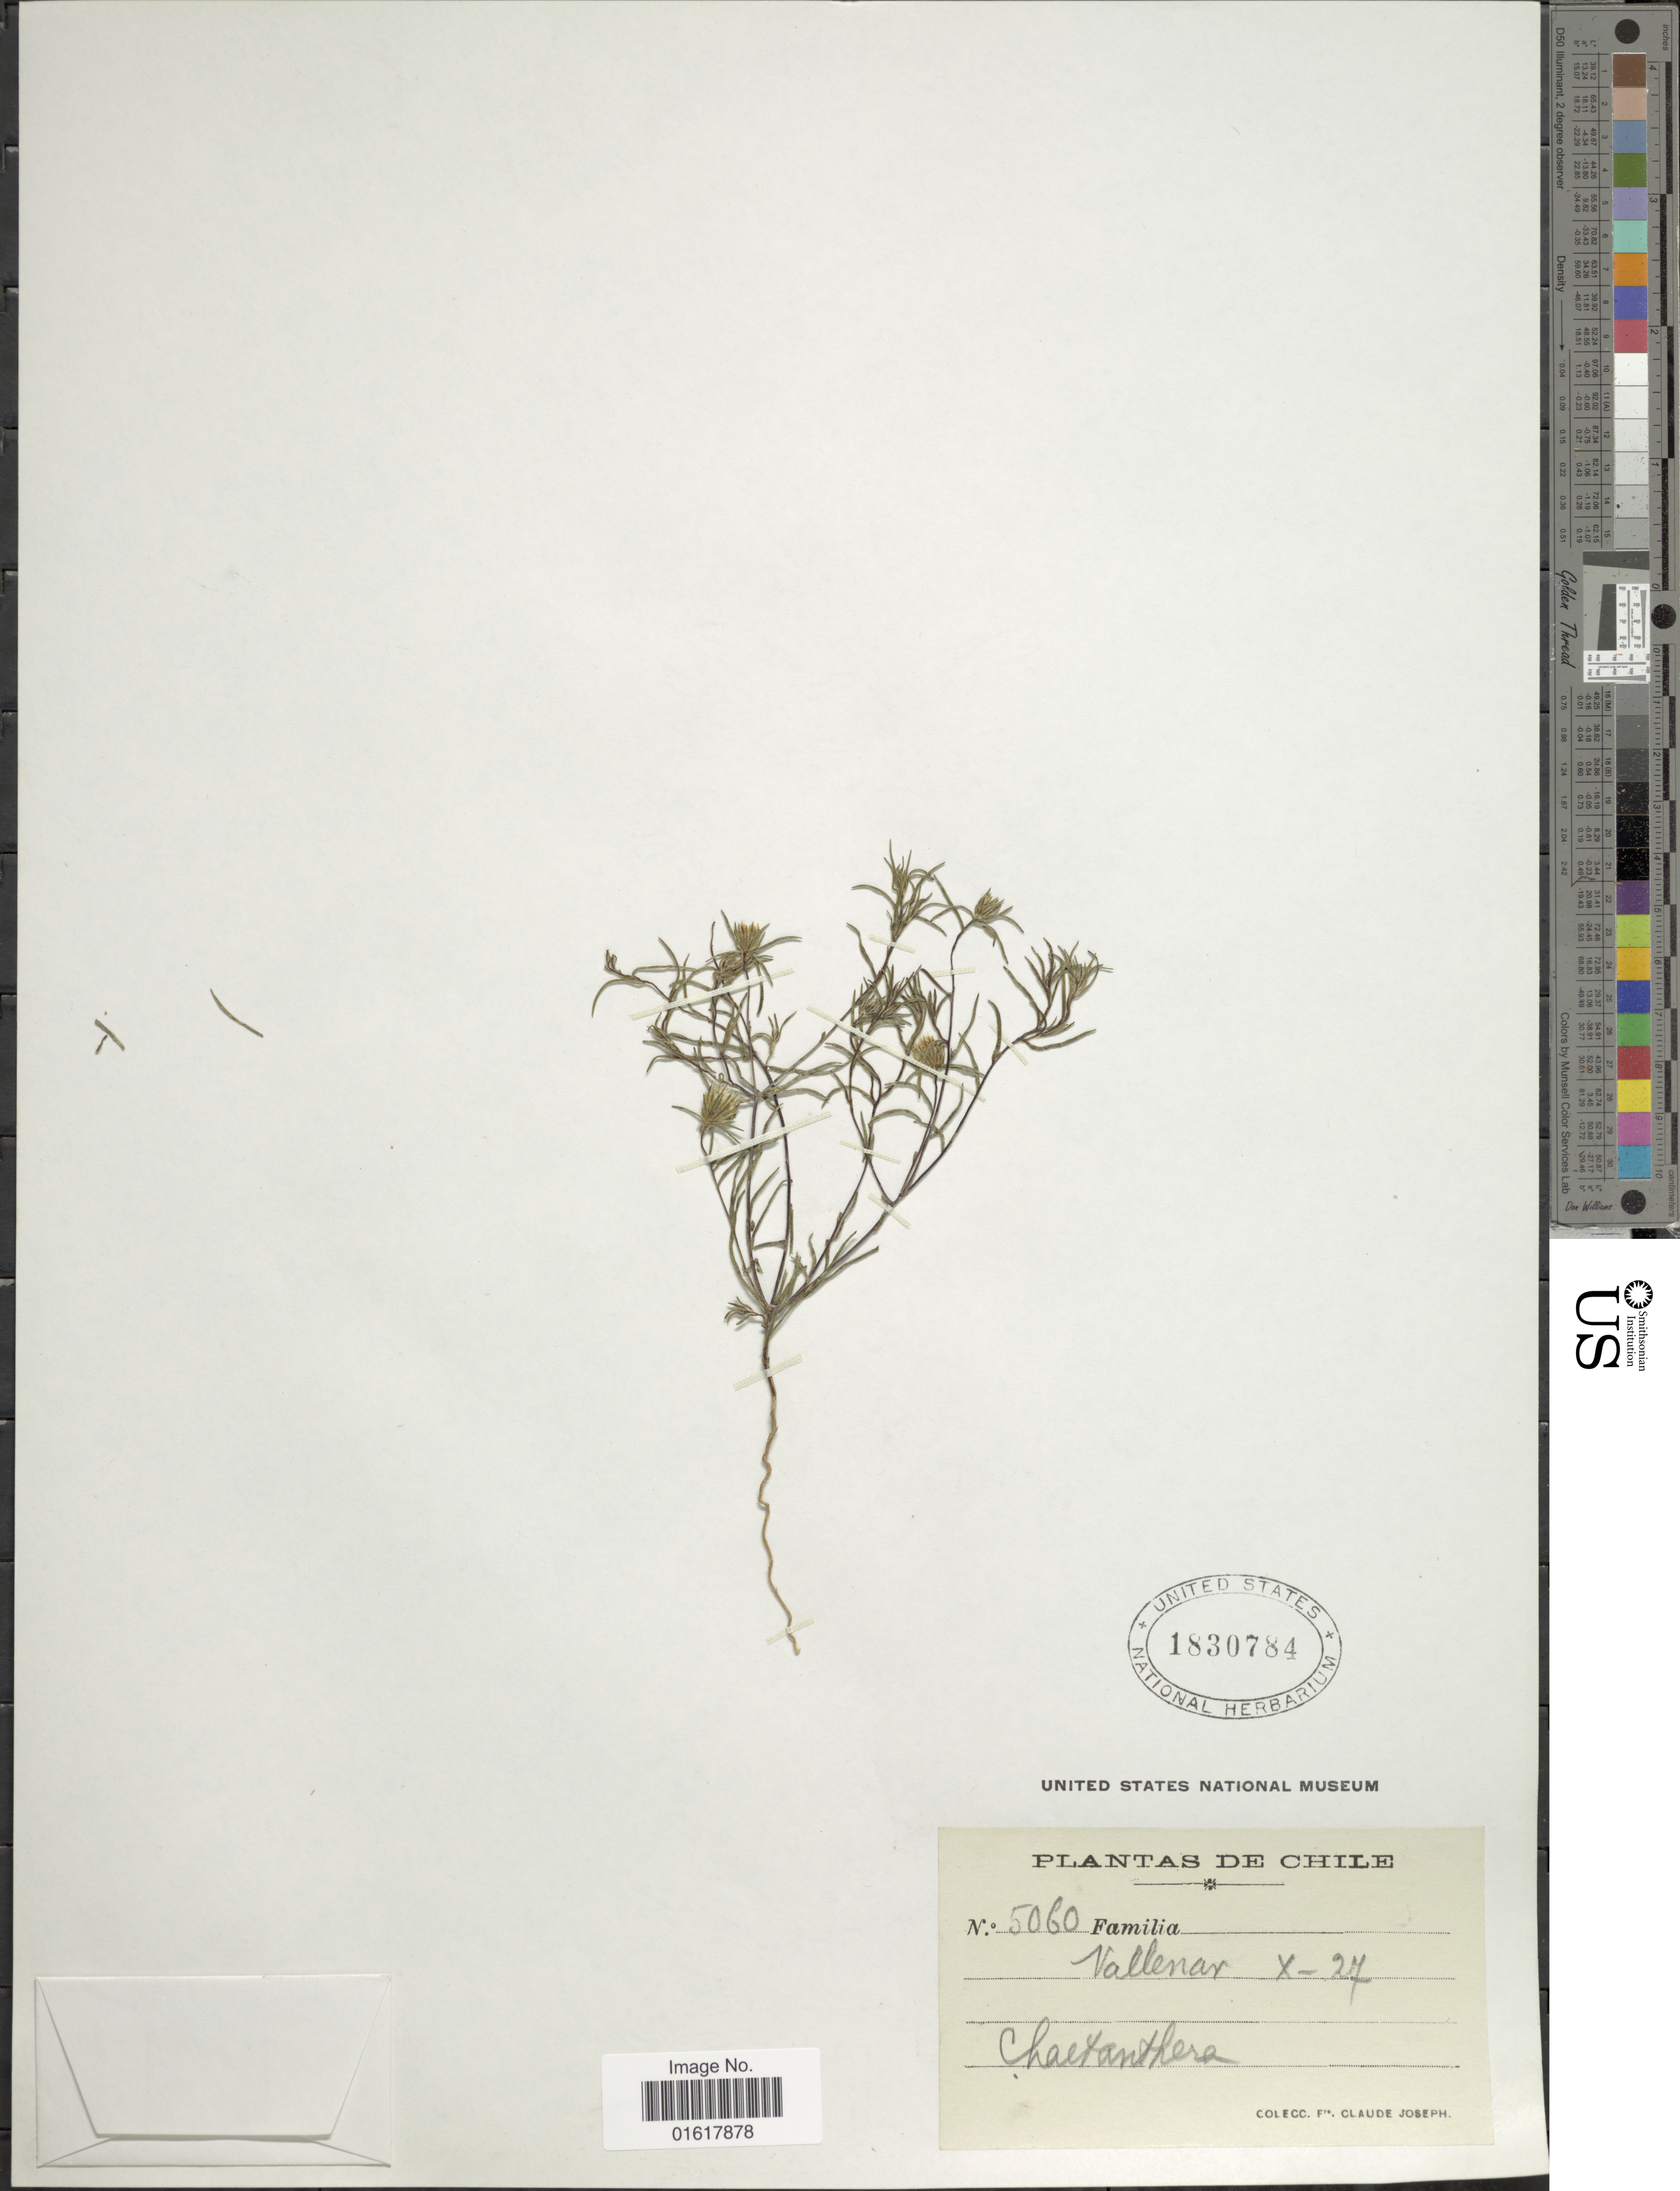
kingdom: Plantae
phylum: Tracheophyta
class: Magnoliopsida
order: Asterales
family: Asteraceae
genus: Chaetanthera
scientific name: Chaetanthera sp.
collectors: Bro. Claude-Joseph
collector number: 5060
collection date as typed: Transcribed d/m/y: /10/27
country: Chile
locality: Vallenar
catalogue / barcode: US 1830784